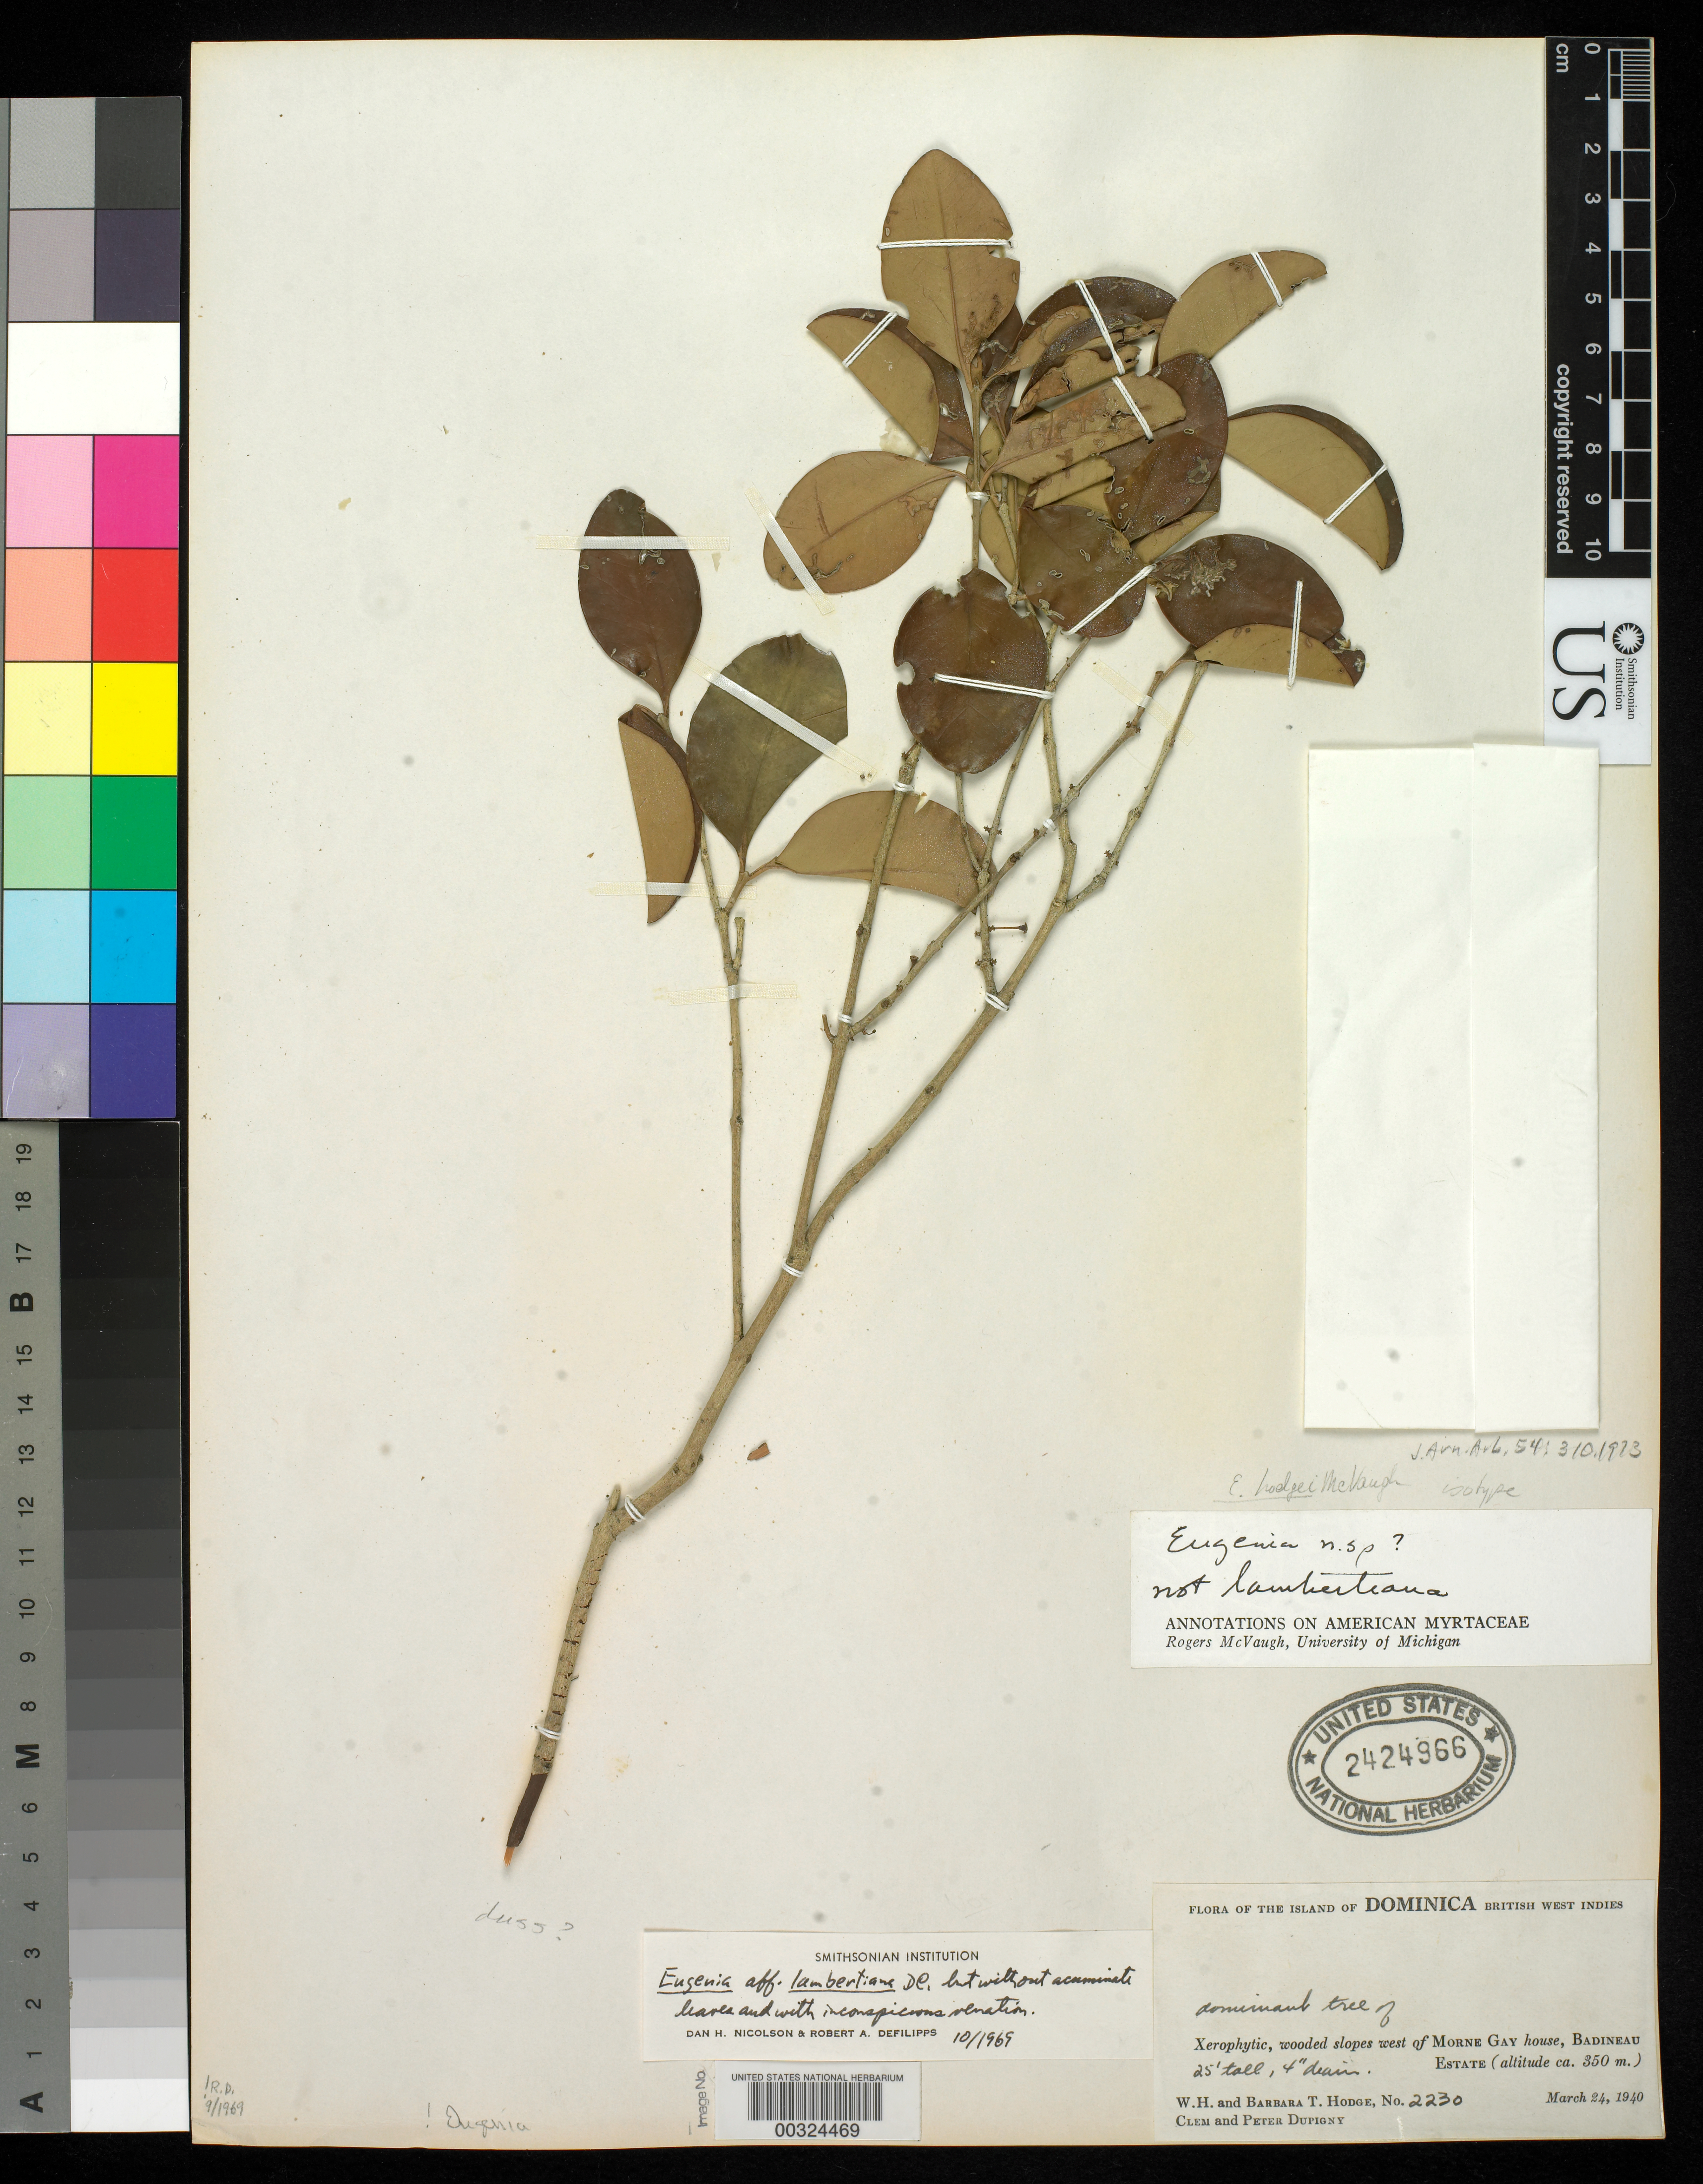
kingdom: Plantae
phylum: Tracheophyta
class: Magnoliopsida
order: Myrtales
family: Myrtaceae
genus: Eugenia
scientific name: Eugenia hodgei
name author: McVaugh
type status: Isotype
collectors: W. Hodge, B. Hodge, P. Dupigny & C. Dupigny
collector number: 2230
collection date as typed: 24 Mar 1940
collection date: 1940-03-24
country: Dominica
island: Dominica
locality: Wooded slopes W of Morne Gayhouse, Badineau Estate.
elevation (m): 350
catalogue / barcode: US 2424966